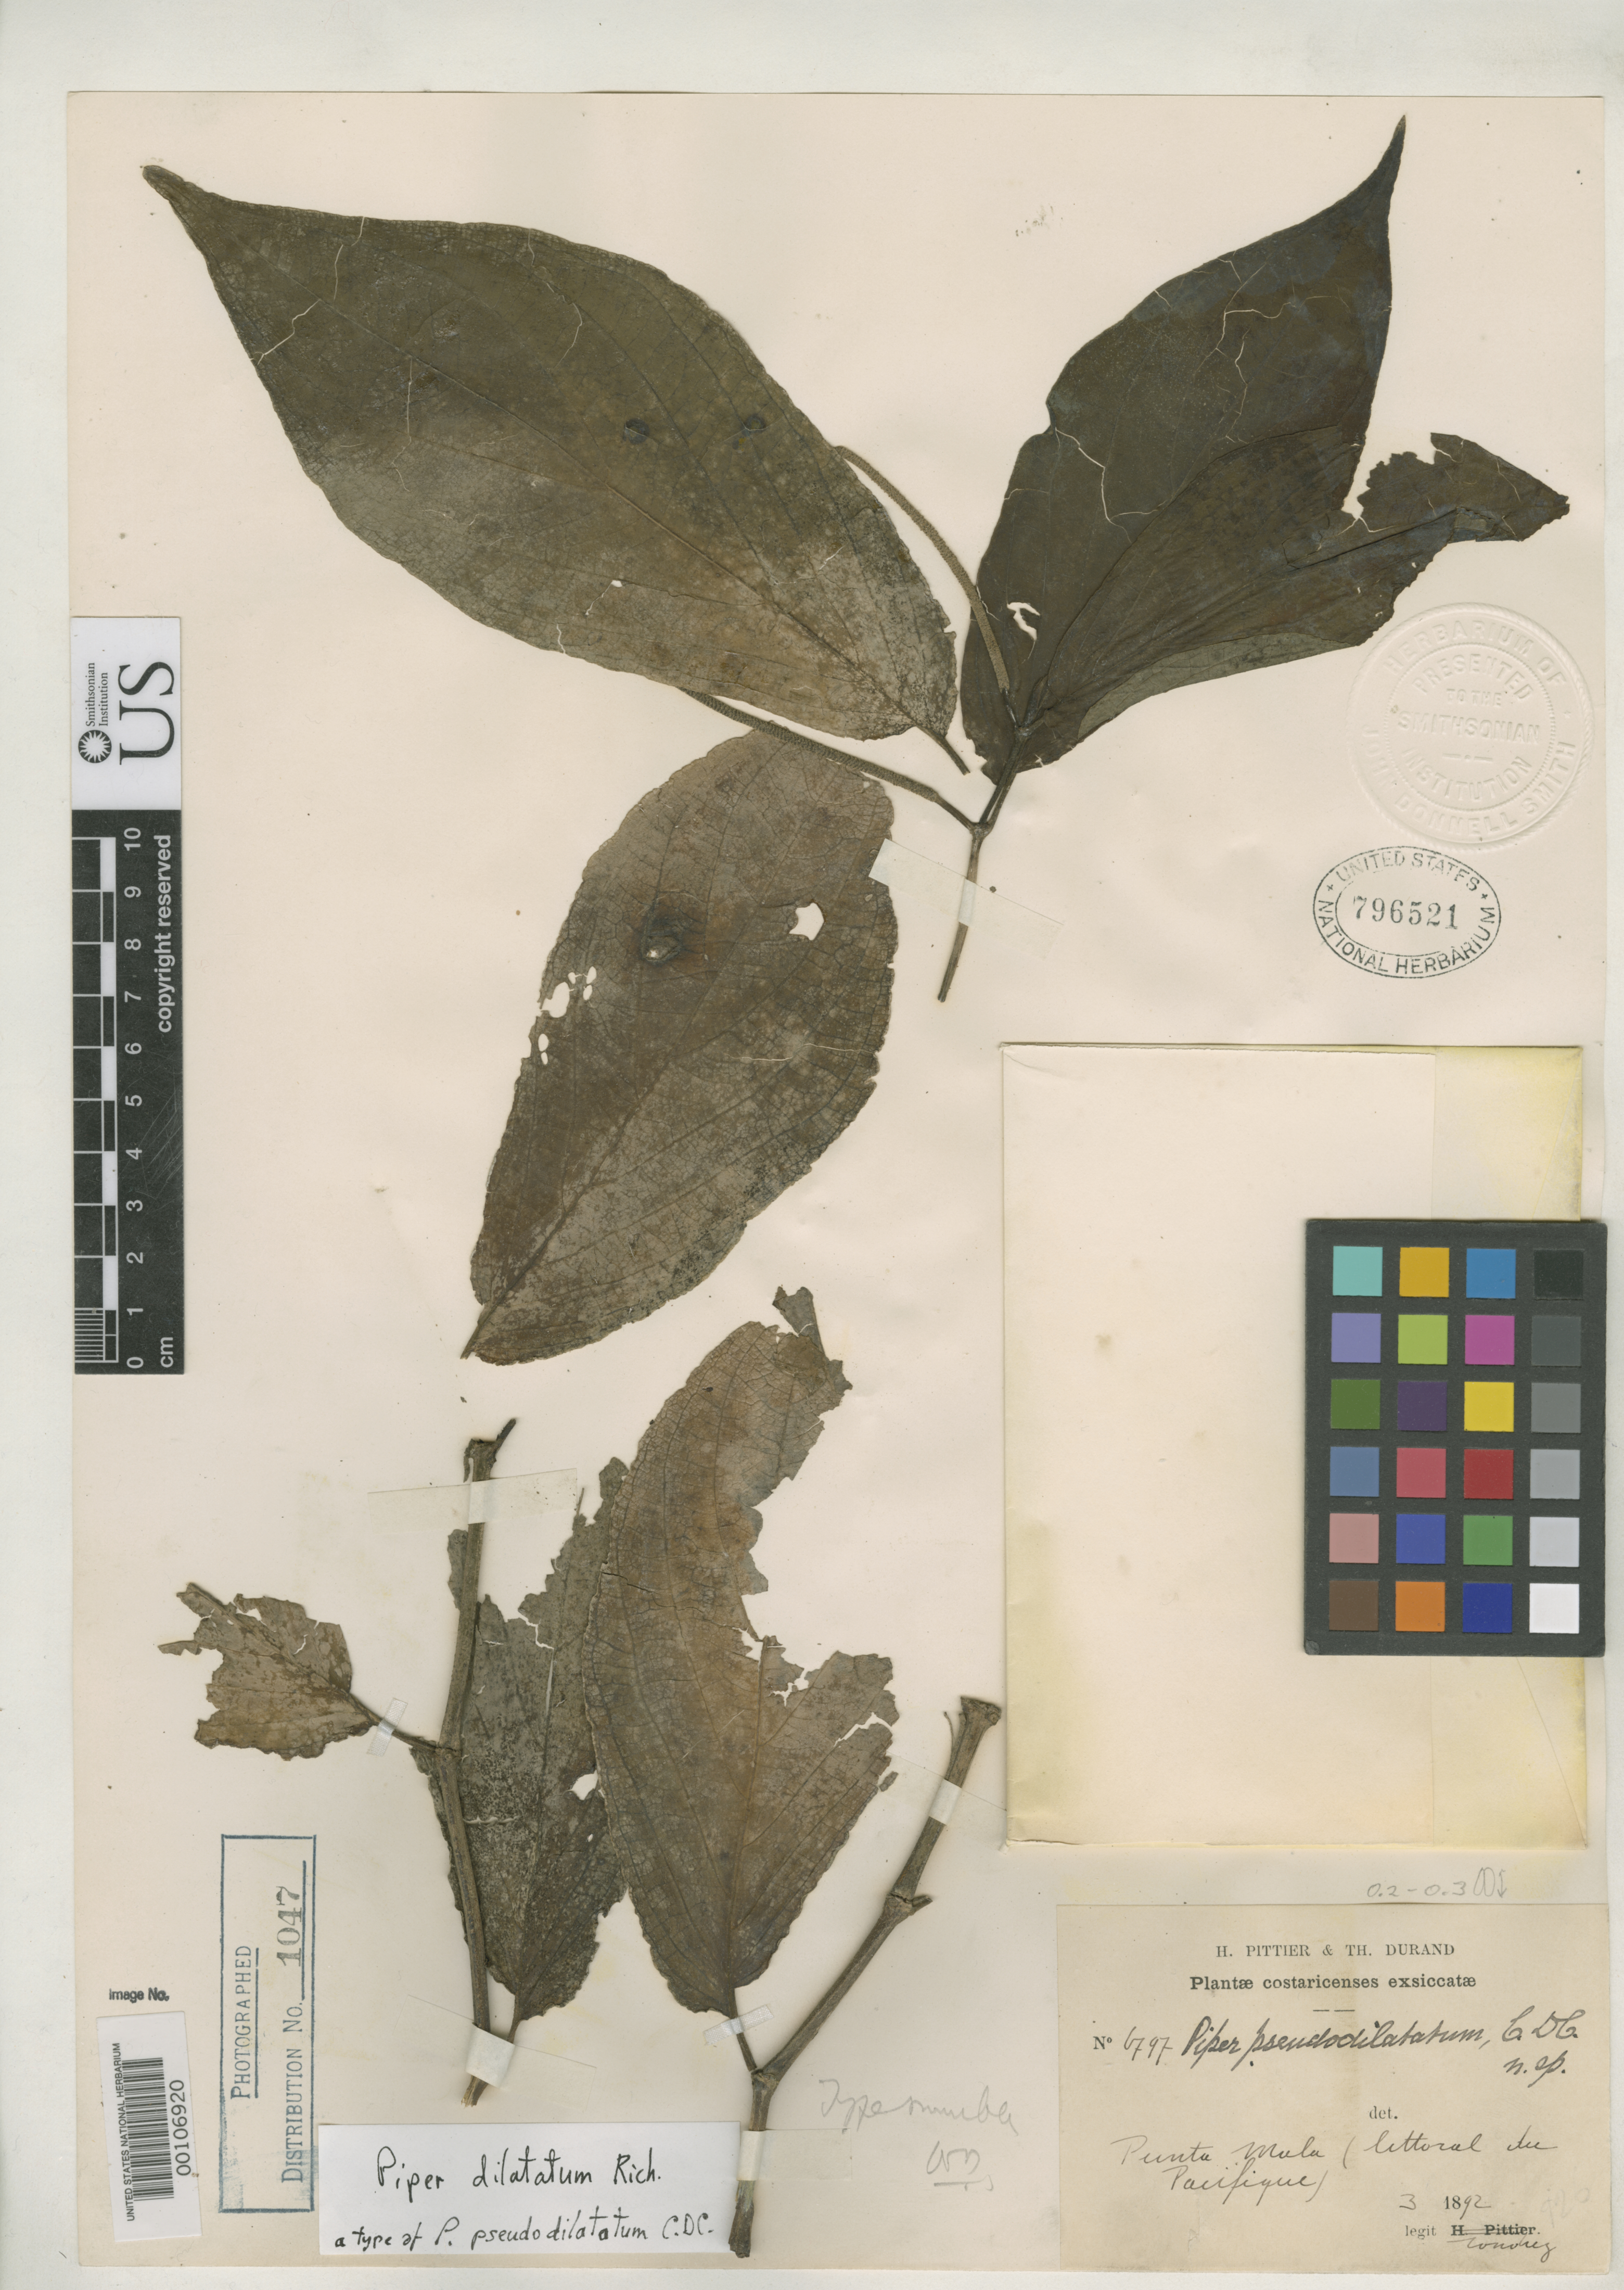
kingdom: Plantae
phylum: Tracheophyta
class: Magnoliopsida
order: Piperales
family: Piperaceae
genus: Piper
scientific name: Piper pseudodilatatum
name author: C. DC. in Pittier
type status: Lectotype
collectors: A. Tonduz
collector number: Pittier & Durand 6797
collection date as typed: Mar 1892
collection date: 1892-03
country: Costa Rica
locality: Punta Mala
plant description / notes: Additional syntypes of this name (Tonduz 9959) are also types of Piper nigricaule Trel. and are filed under that name in the type herbarium.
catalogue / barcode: US 796521